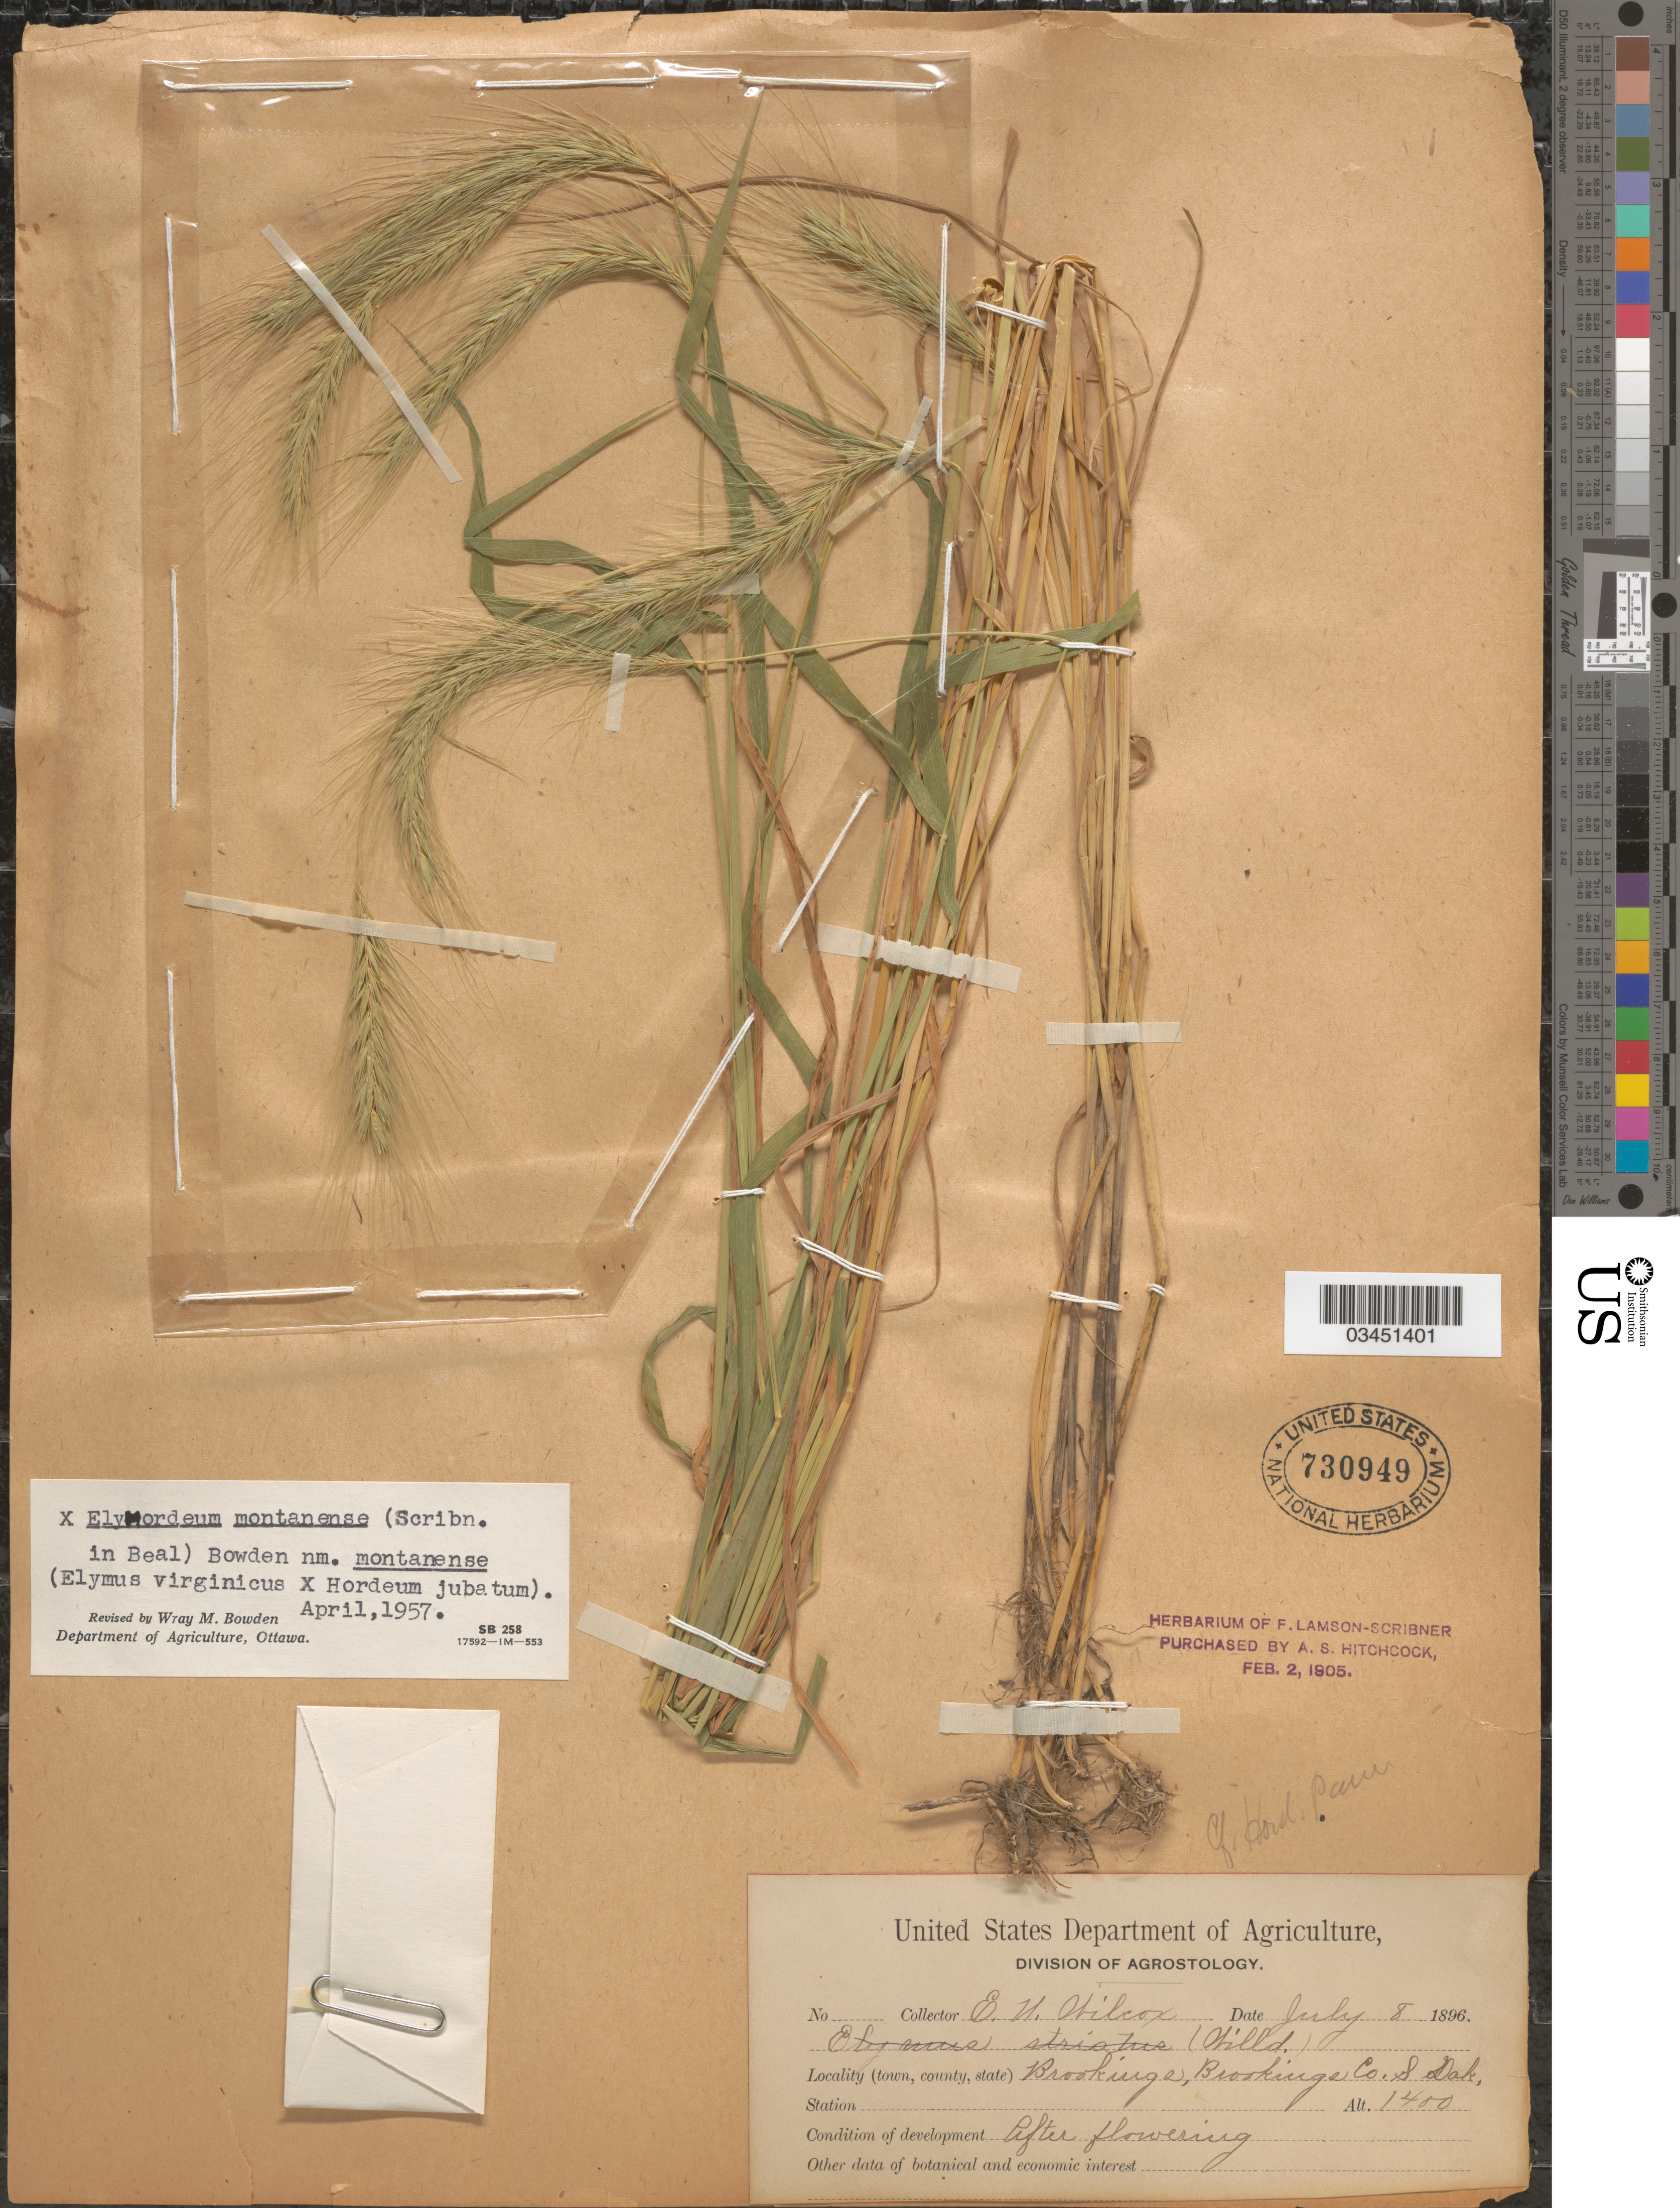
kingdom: Plantae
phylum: Tracheophyta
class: Liliopsida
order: Poales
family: Poaceae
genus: Elyhordeum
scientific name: x Elyhordeum montanense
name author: (Scribn. ex W.J. Beal) Bowden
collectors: E. Wilcox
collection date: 1896-07-08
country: United States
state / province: South Dakota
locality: Brookings, Brookings Co.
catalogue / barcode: US 730949